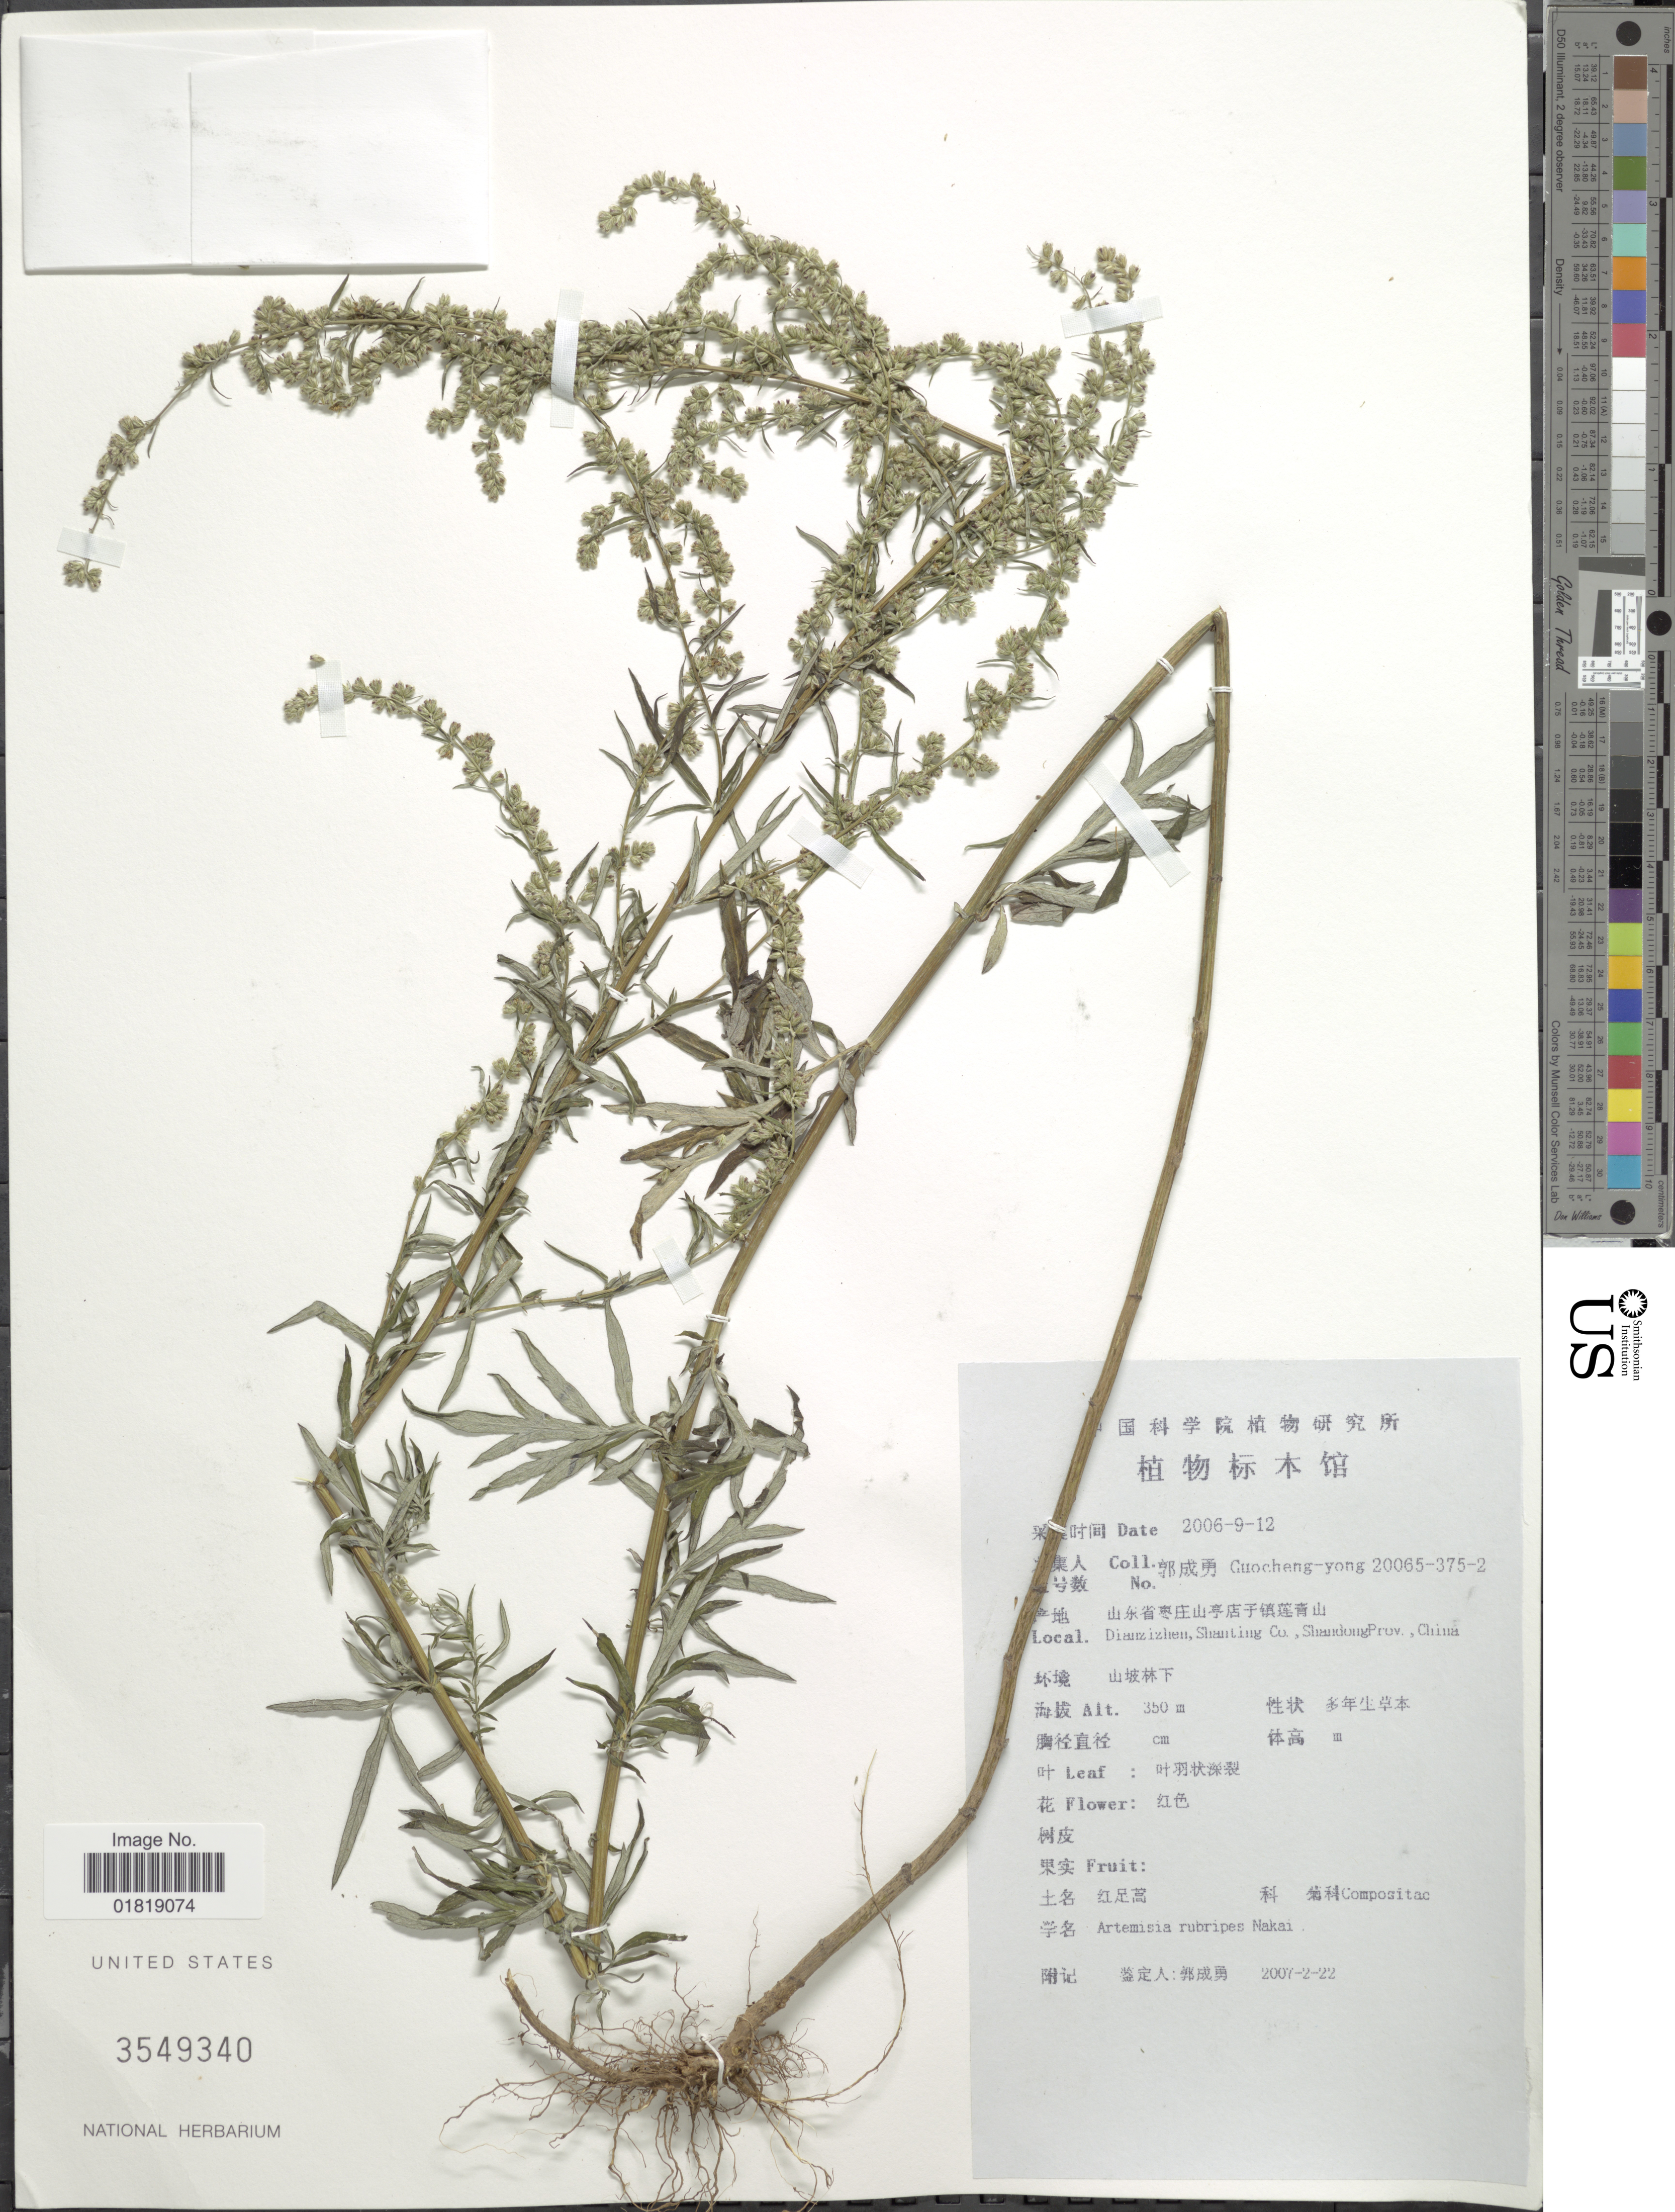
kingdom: Plantae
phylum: Tracheophyta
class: Magnoliopsida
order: Asterales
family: Asteraceae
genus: Artemisia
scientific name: Artemisia rubripes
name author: Nakai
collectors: Guo cheng-yong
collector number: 20065-375-2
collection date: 2006-09-12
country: China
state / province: Shandong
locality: Dianzizhem, Shanling Co. [interpreted]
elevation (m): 350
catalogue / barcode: US 3549340